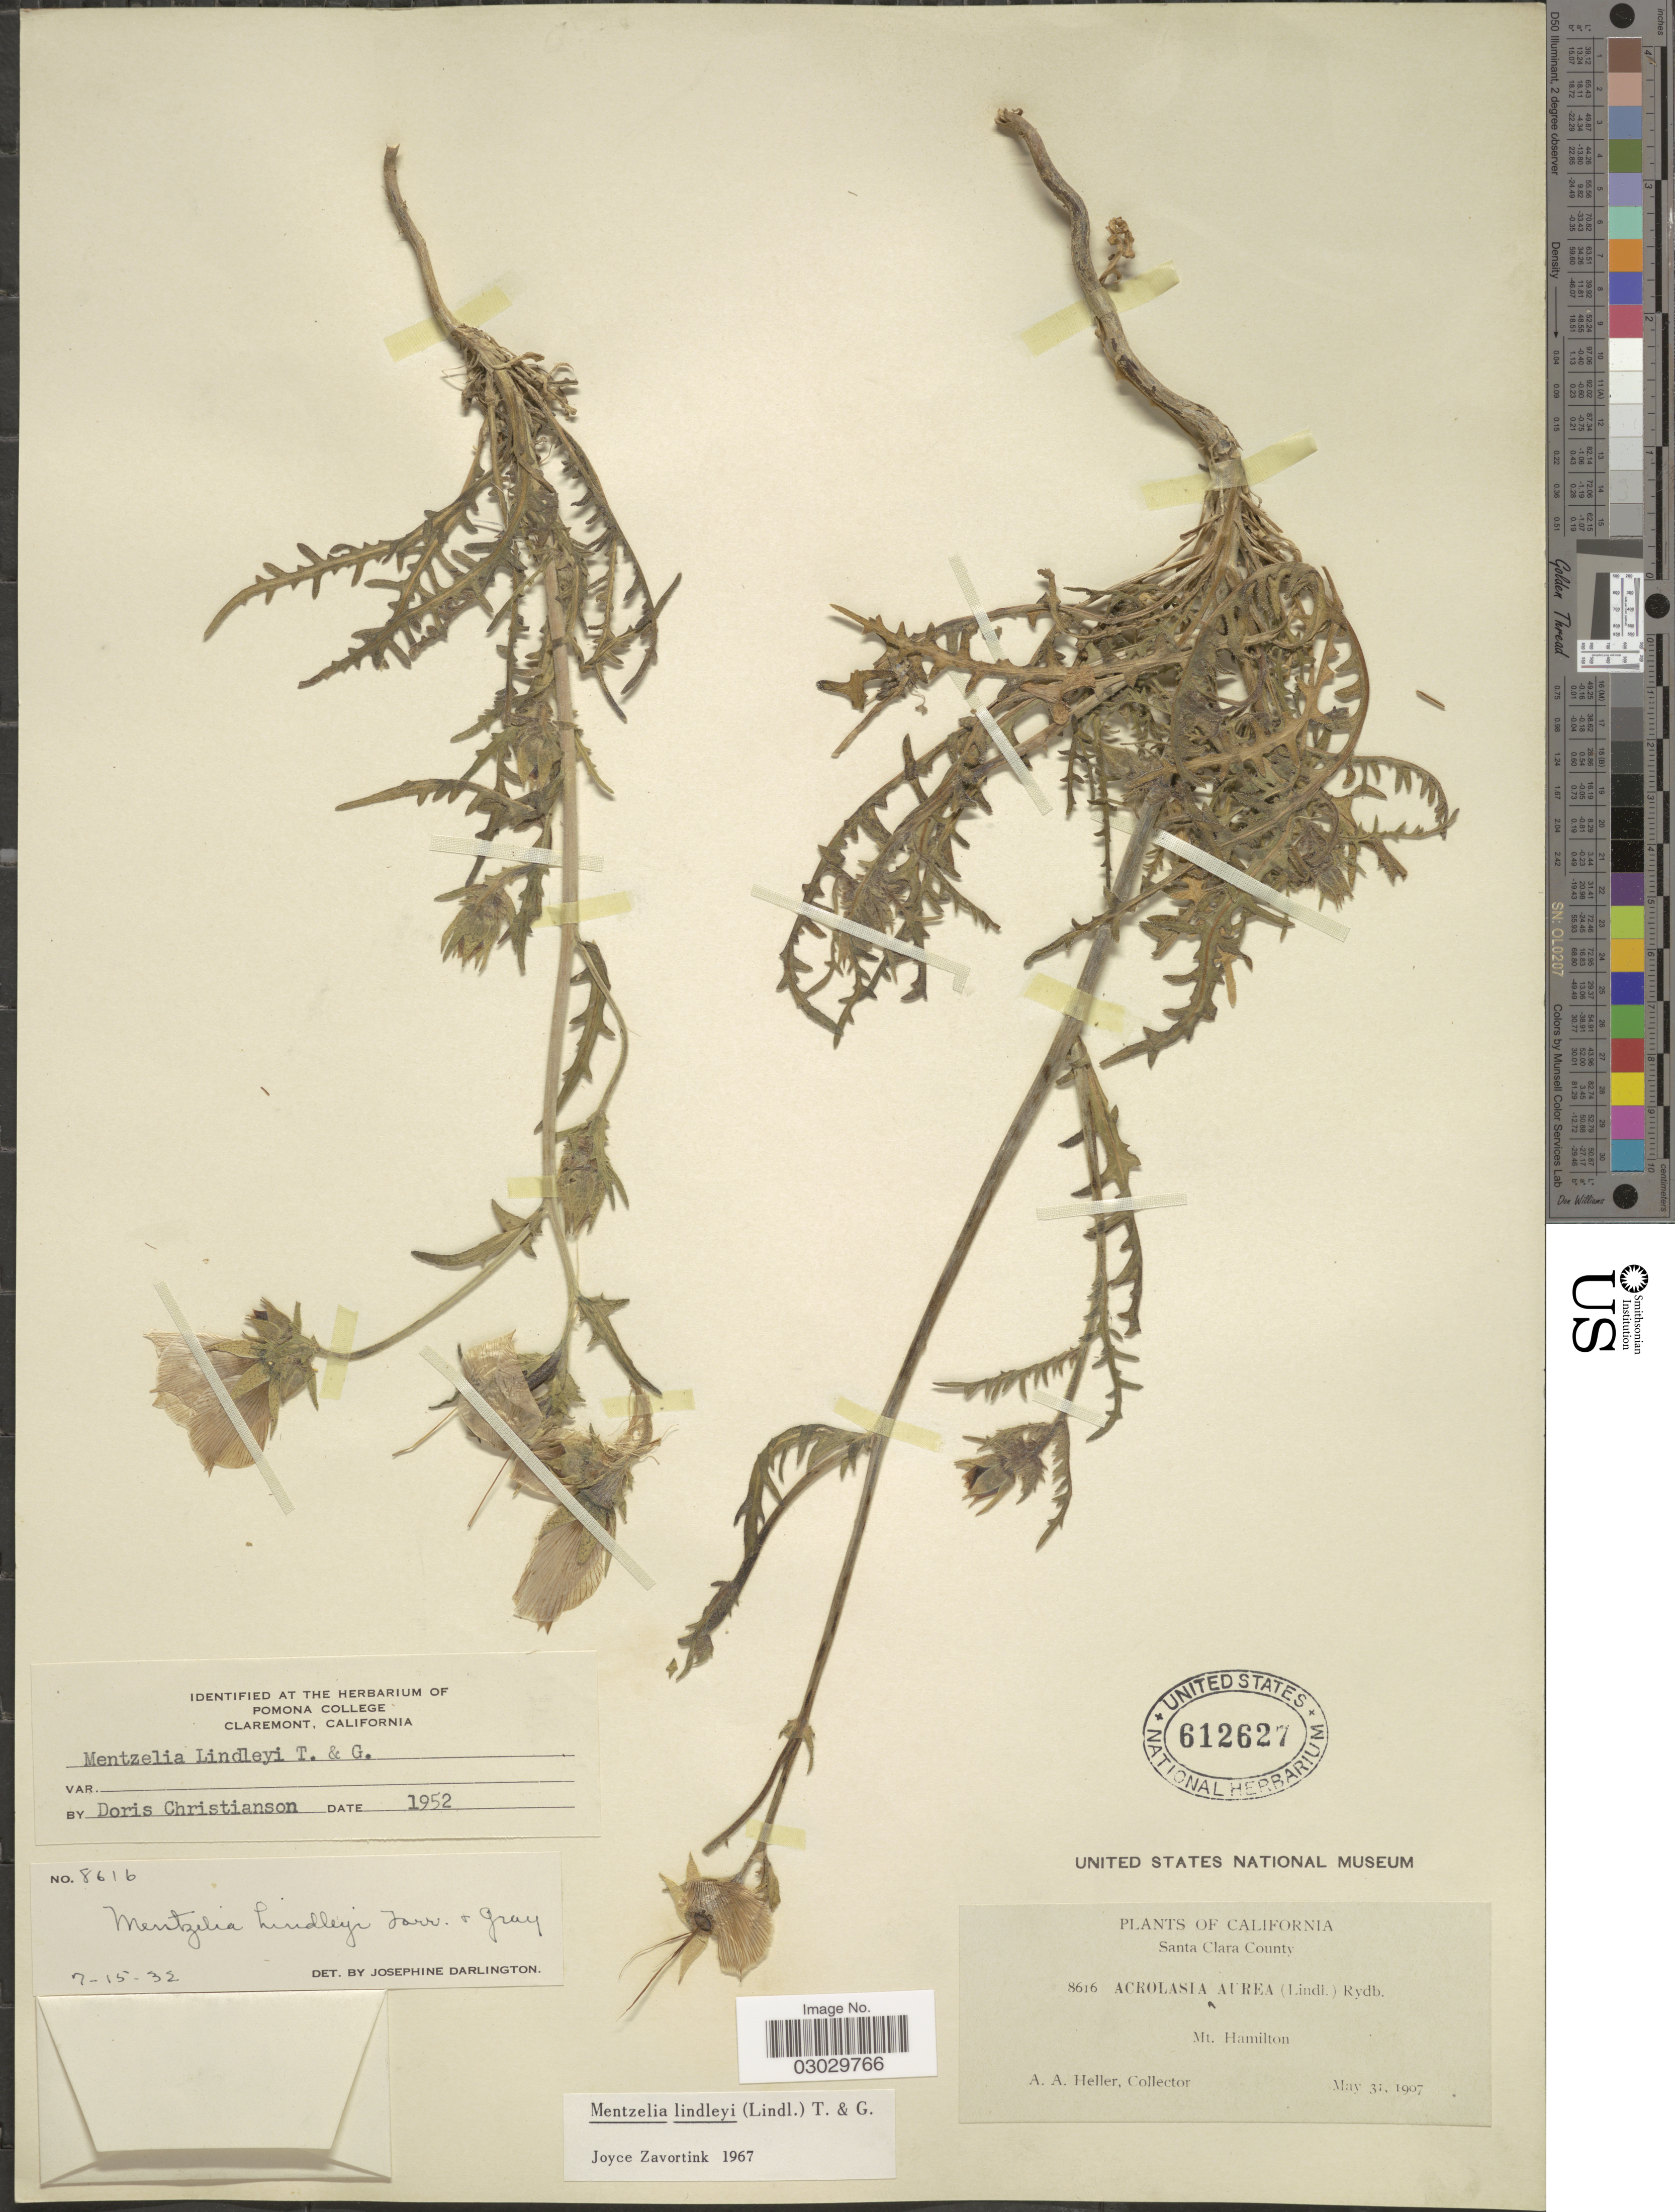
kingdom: Plantae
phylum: Tracheophyta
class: Magnoliopsida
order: Cornales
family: Loasaceae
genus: Mentzelia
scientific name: Mentzelia lindleyi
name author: Torr. & A. Gray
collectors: A. A. Heller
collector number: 8616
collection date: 1907-05-31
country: United States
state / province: California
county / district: Santa Clara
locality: Santa Clara County. Mt. Hamilton.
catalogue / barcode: US 612627